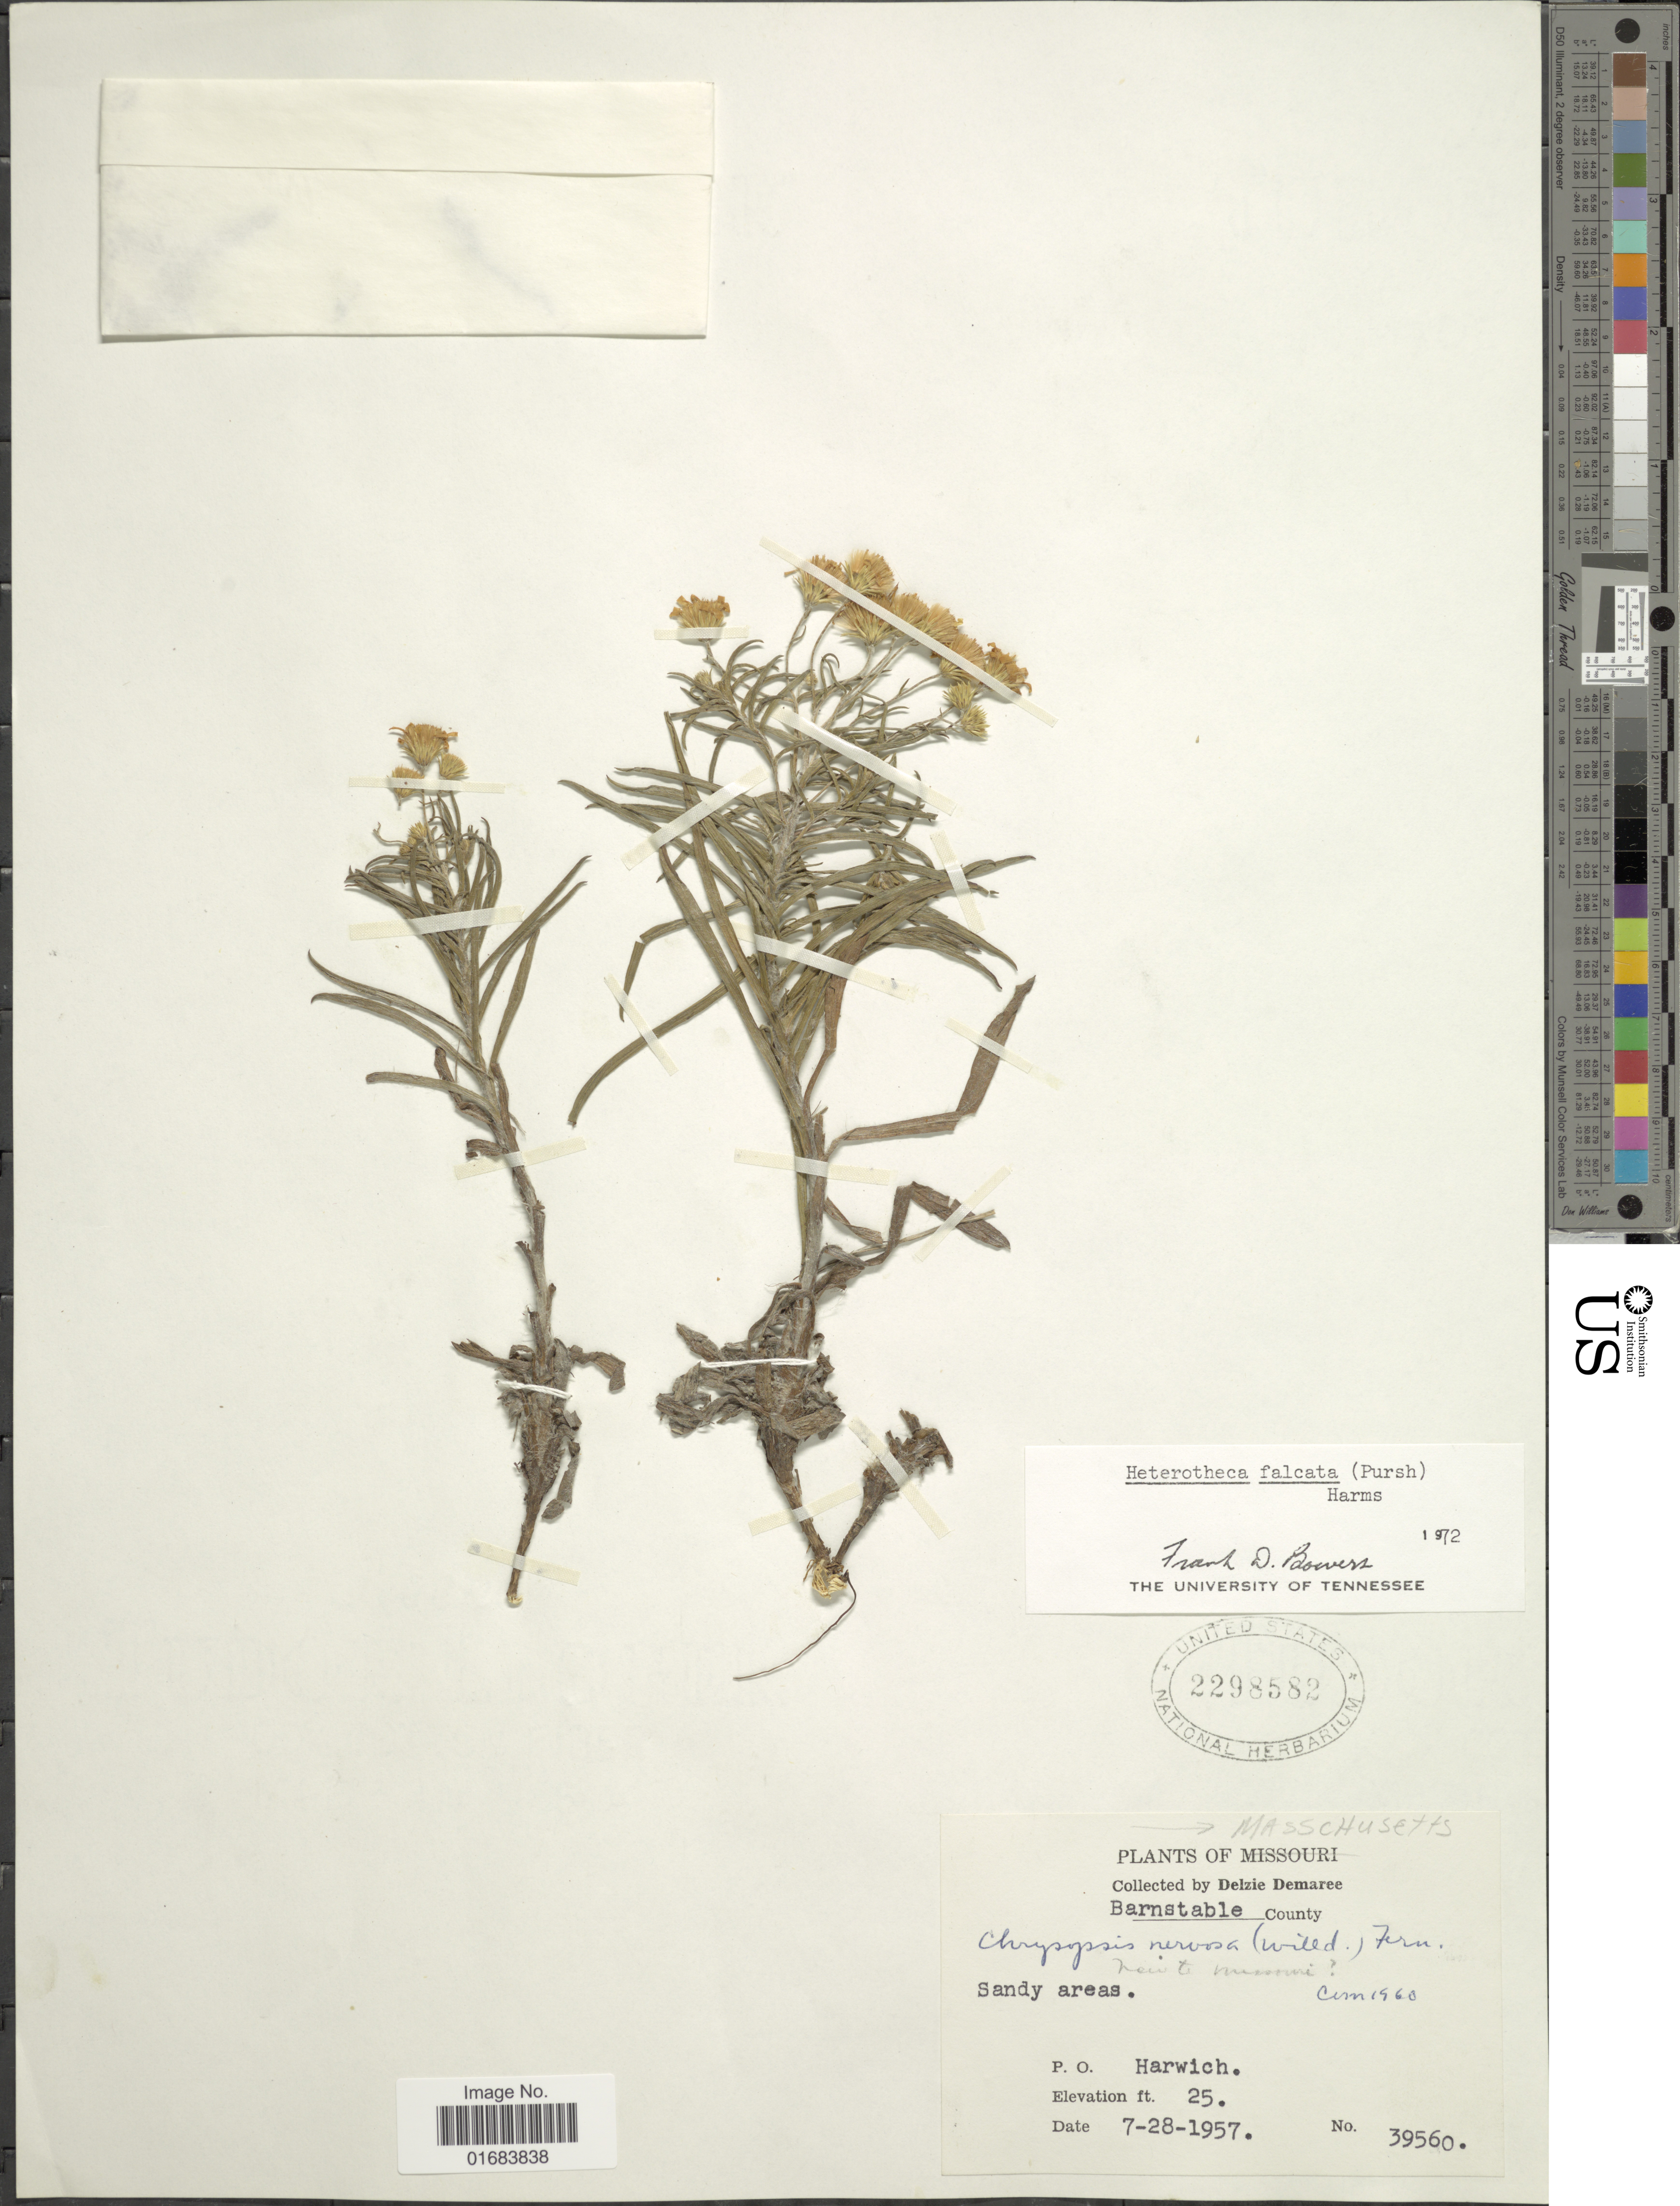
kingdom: Plantae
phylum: Tracheophyta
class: Magnoliopsida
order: Asterales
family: Asteraceae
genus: Pityopsis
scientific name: Pityopsis falcata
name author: (Pursh) Nutt.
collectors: D. Demaree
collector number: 39560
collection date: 1957-07-28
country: United States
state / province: Massachusetts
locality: Barnstable County, P.O. Harwich.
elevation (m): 8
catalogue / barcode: US 2298582